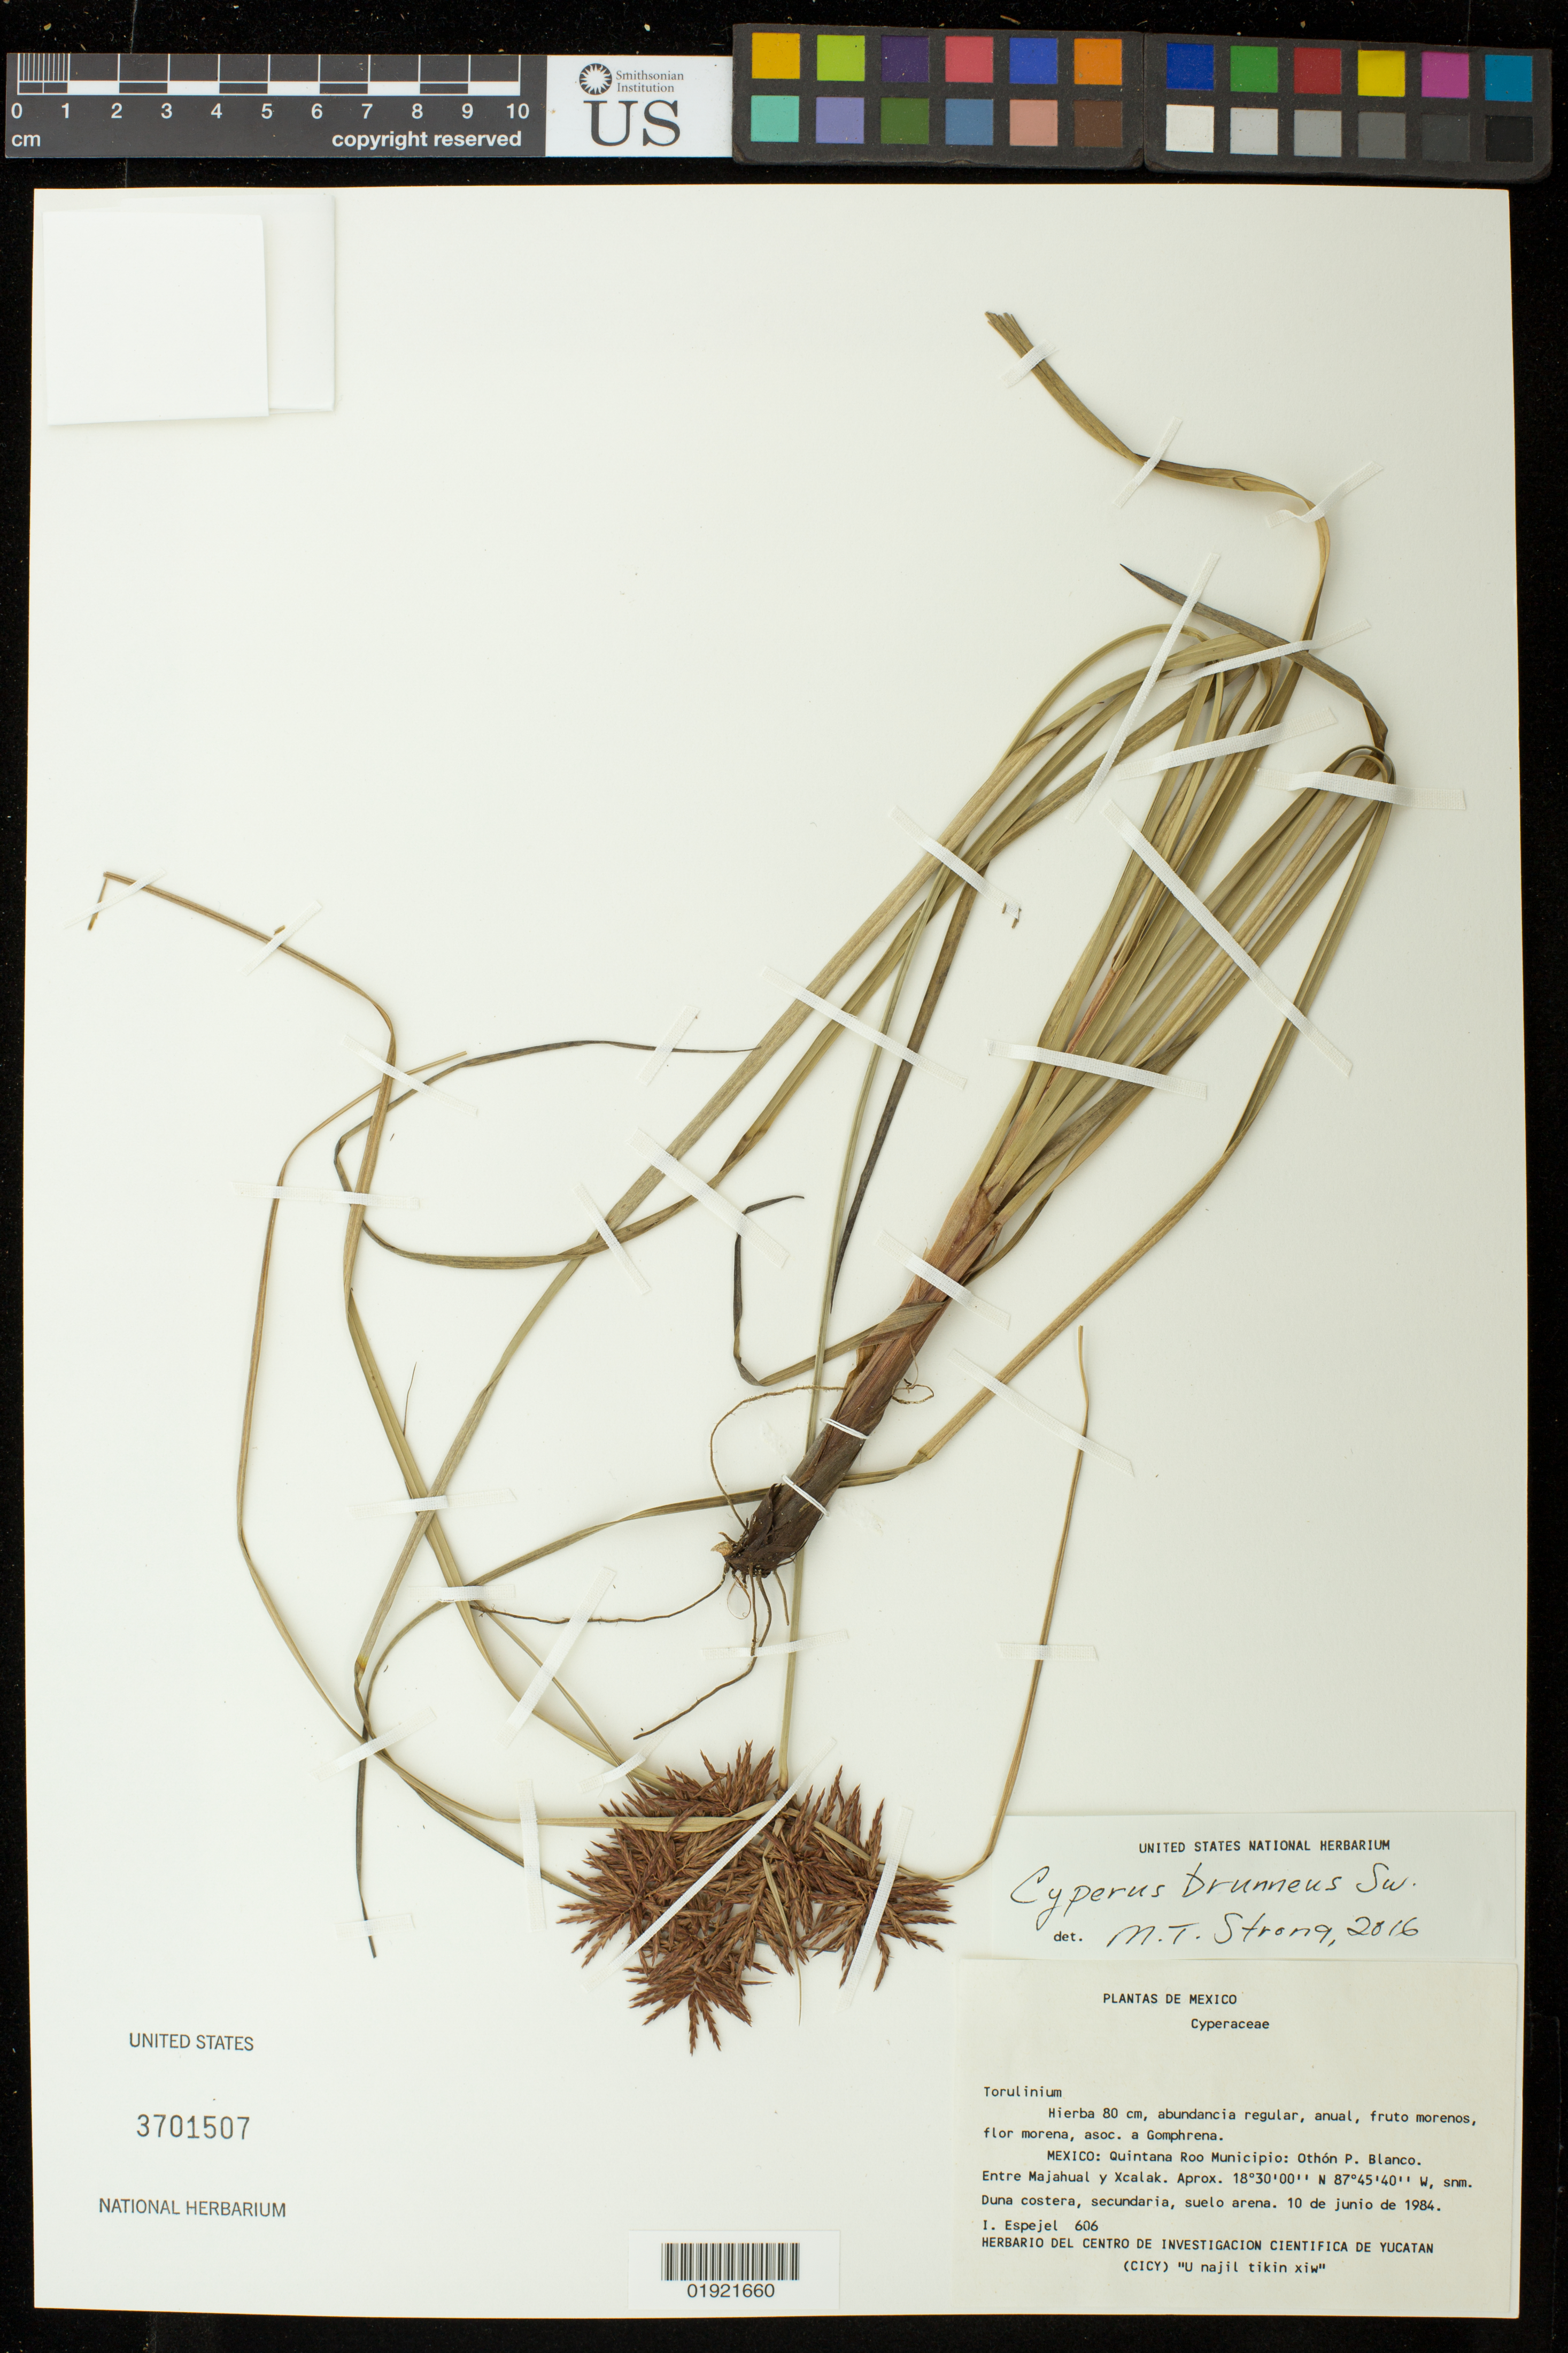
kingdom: Plantae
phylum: Tracheophyta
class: Liliopsida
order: Poales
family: Cyperaceae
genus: Cyperus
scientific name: Cyperus brunneus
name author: Sw.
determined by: Strong, Mark T., (BOT), Smithsonian Institution - National Museum of Natural History (UNITED STATES)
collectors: I. Espejel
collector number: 606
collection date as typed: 10 de junio de 1984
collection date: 1984-06-10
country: Mexico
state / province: Quintana Roo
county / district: Othón P. Blanco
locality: Entre Majahual y Xcalak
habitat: duna costeira, secundaria, suela arena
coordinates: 18 30 0 N, 87 45 40 W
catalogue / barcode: US 3701507